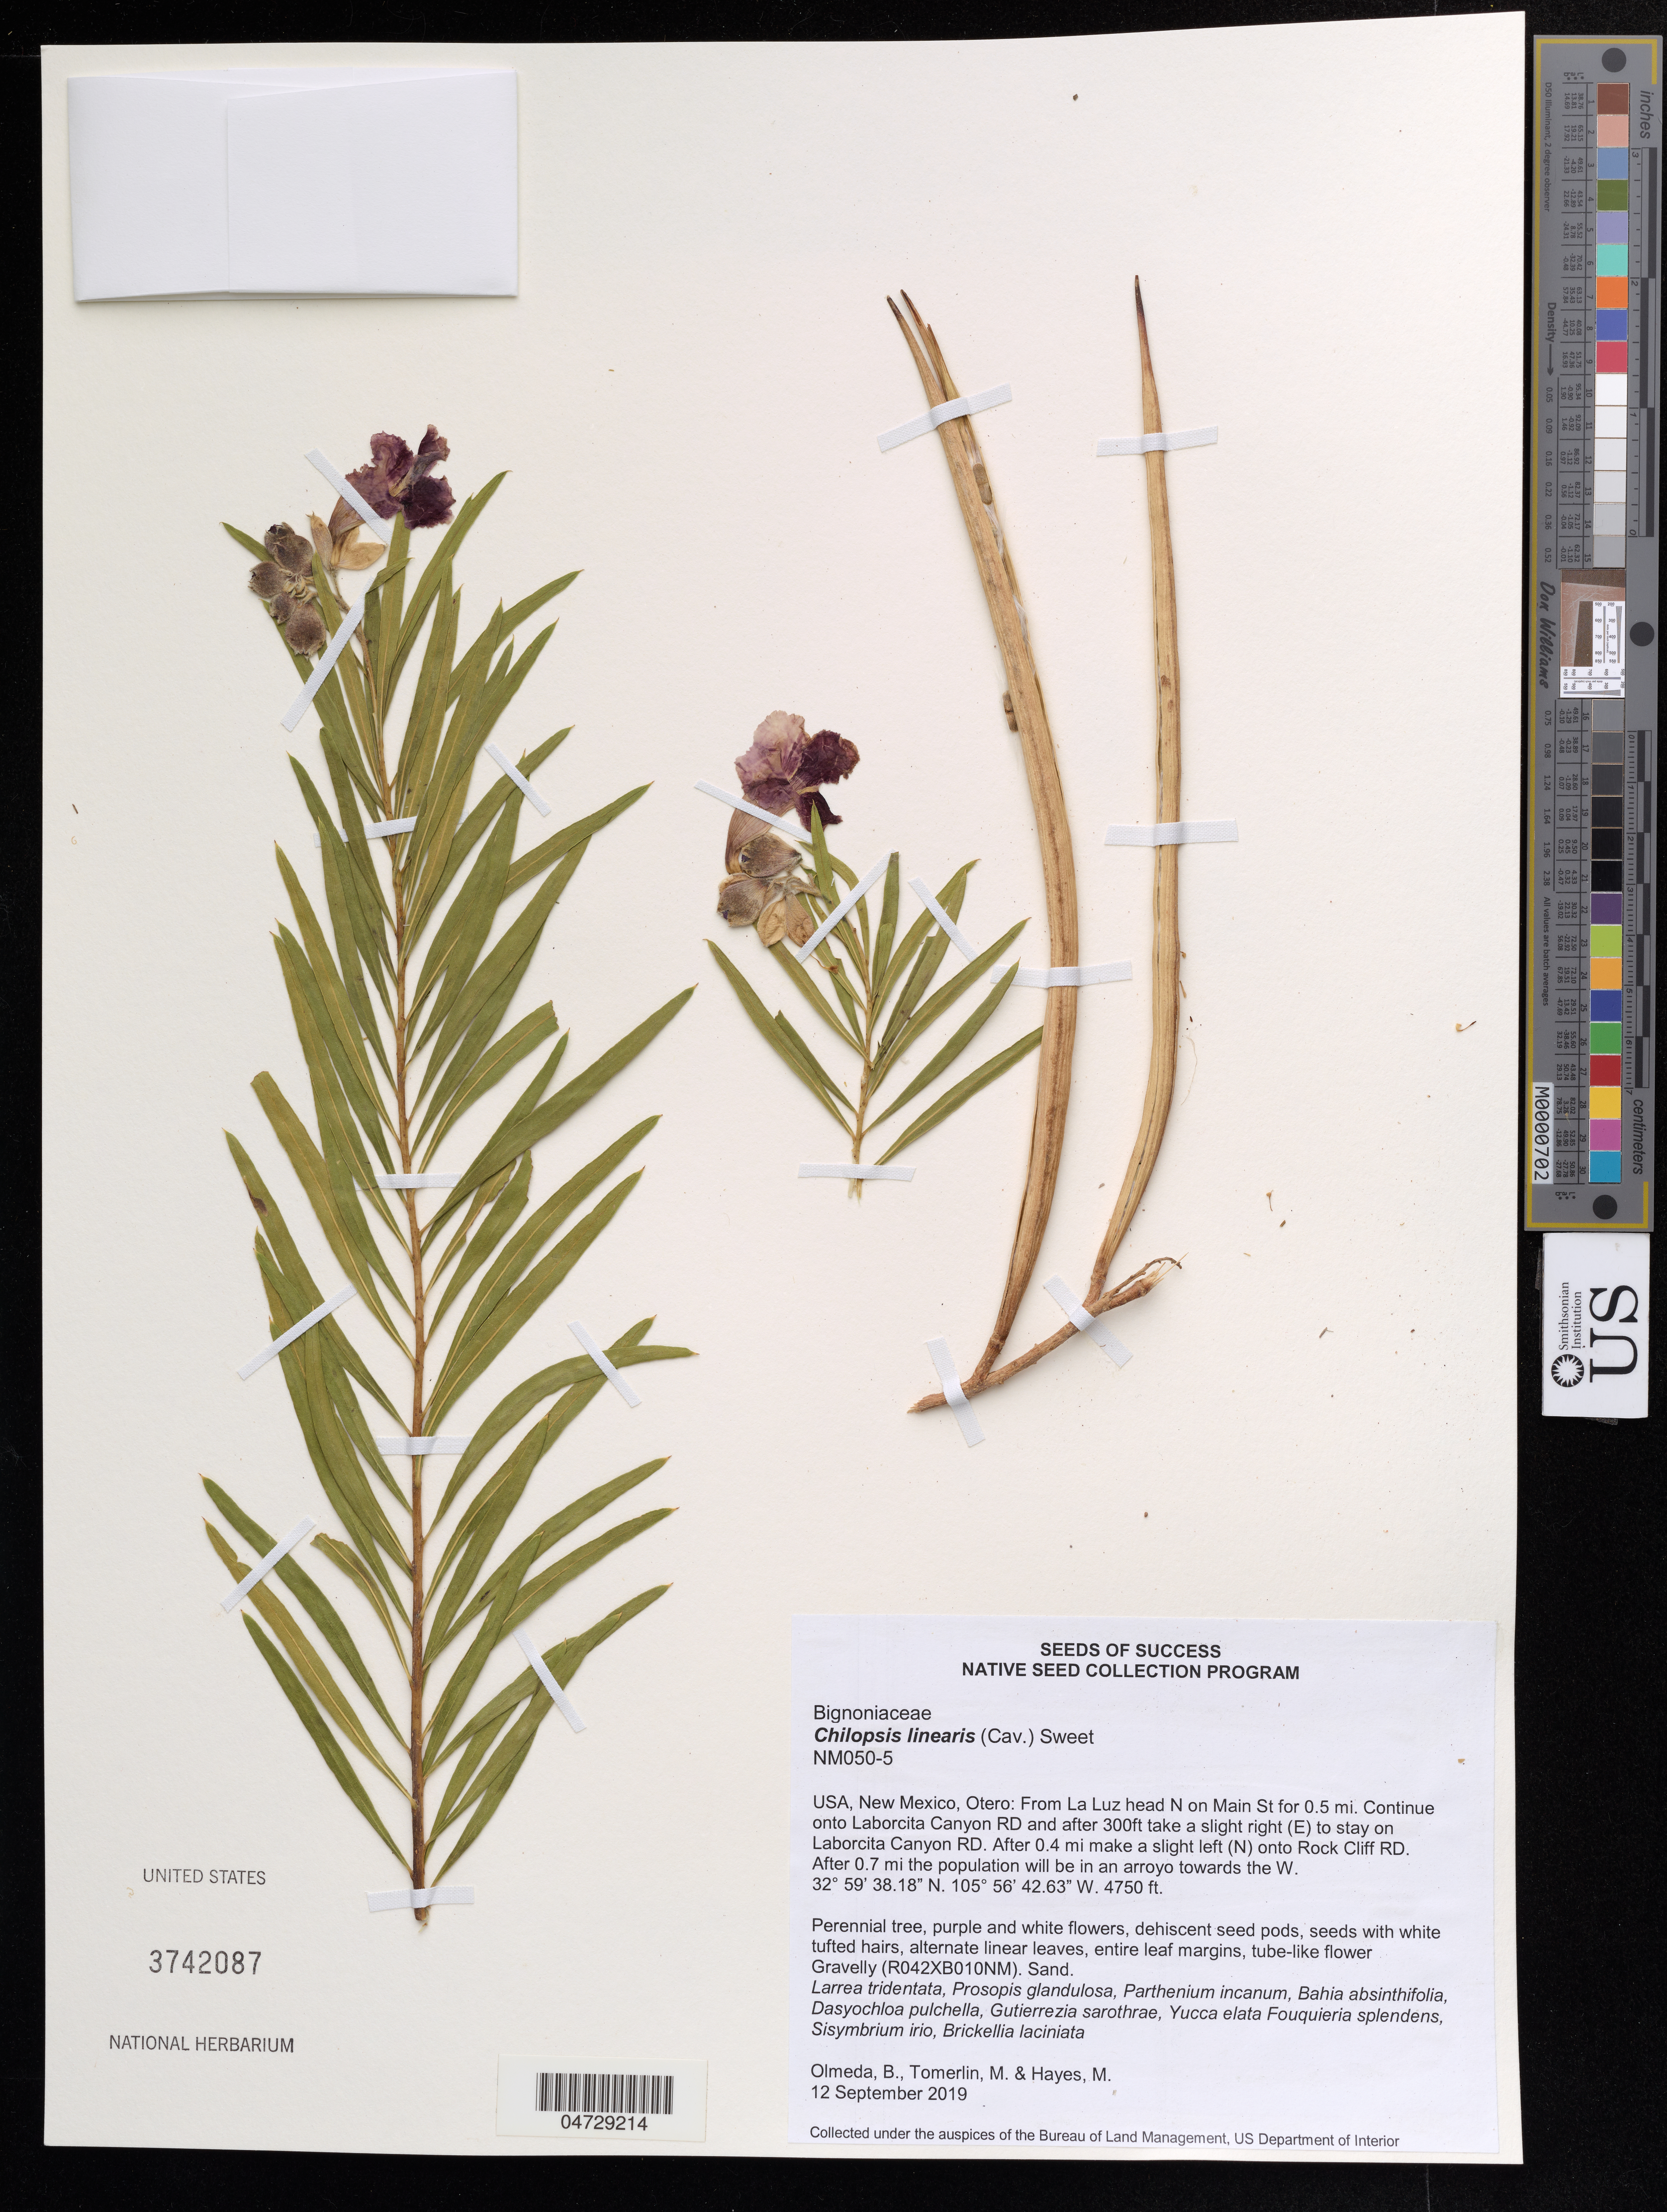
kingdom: Plantae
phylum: Tracheophyta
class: Magnoliopsida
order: Lamiales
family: Bignoniaceae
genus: Chilopsis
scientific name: Chilopsis linearis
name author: (Cav.) Sweet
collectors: B. Olmeda, M. Tomerlin & M. Hayes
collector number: NM050-5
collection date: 2019-09-12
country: United States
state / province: New Mexico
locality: Otero: From La Luz head N on Main St for 0.5mi. Continue onto Laborcita Canyon RD and after 300ft take a slight right (E) to stay on Laborcita Canyon RD. After 0.4 mi make a slight left (N) onto Rock Cliff RD. After 0.7 mi the population will be in an arroyo towards the W.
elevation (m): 1448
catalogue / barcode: US 3742087